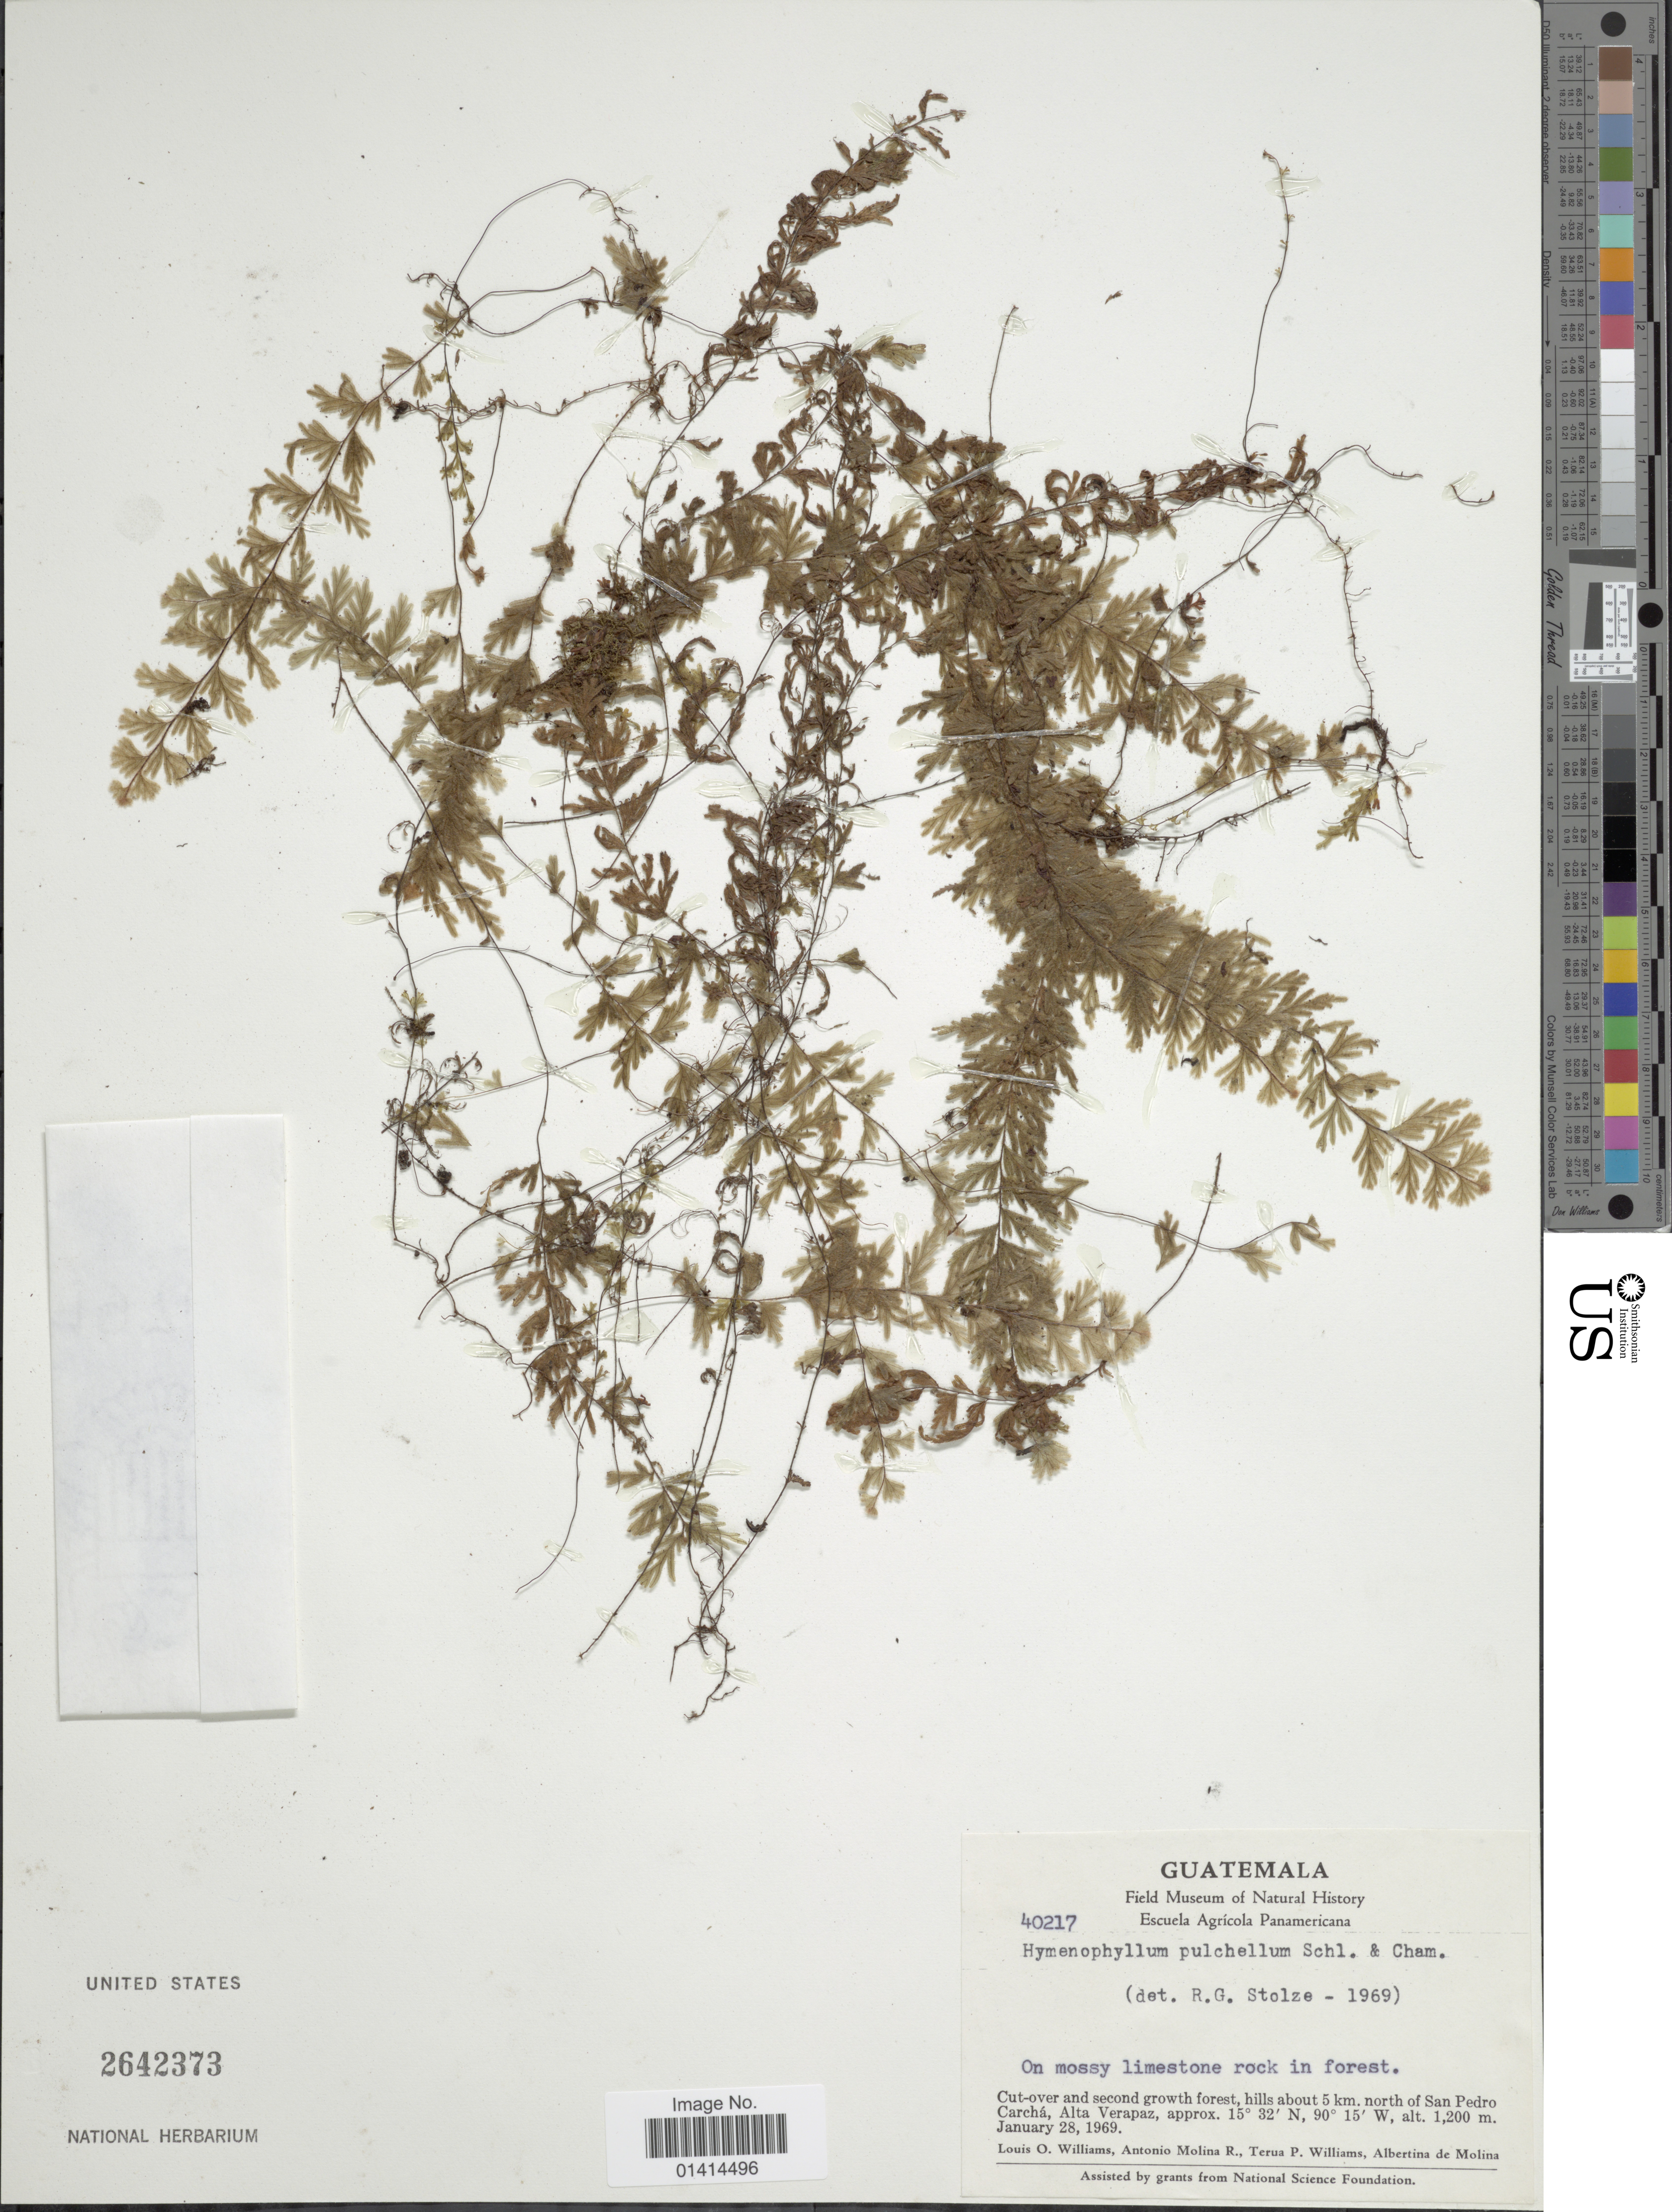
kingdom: Plantae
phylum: Tracheophyta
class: Polypodiopsida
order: Hymenophyllales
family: Hymenophyllaceae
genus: Hymenophyllum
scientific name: Hymenophyllum pulchellum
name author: Schltdl. & Cham.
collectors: L. O. Williams, A. Molina R., T. P. Williams & A. R. Molina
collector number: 40217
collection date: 1969-01-28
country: Guatemala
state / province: Alta Verapaz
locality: Hills about 5 km, north of San pedro Garchá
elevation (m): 1200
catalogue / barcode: US 2642373